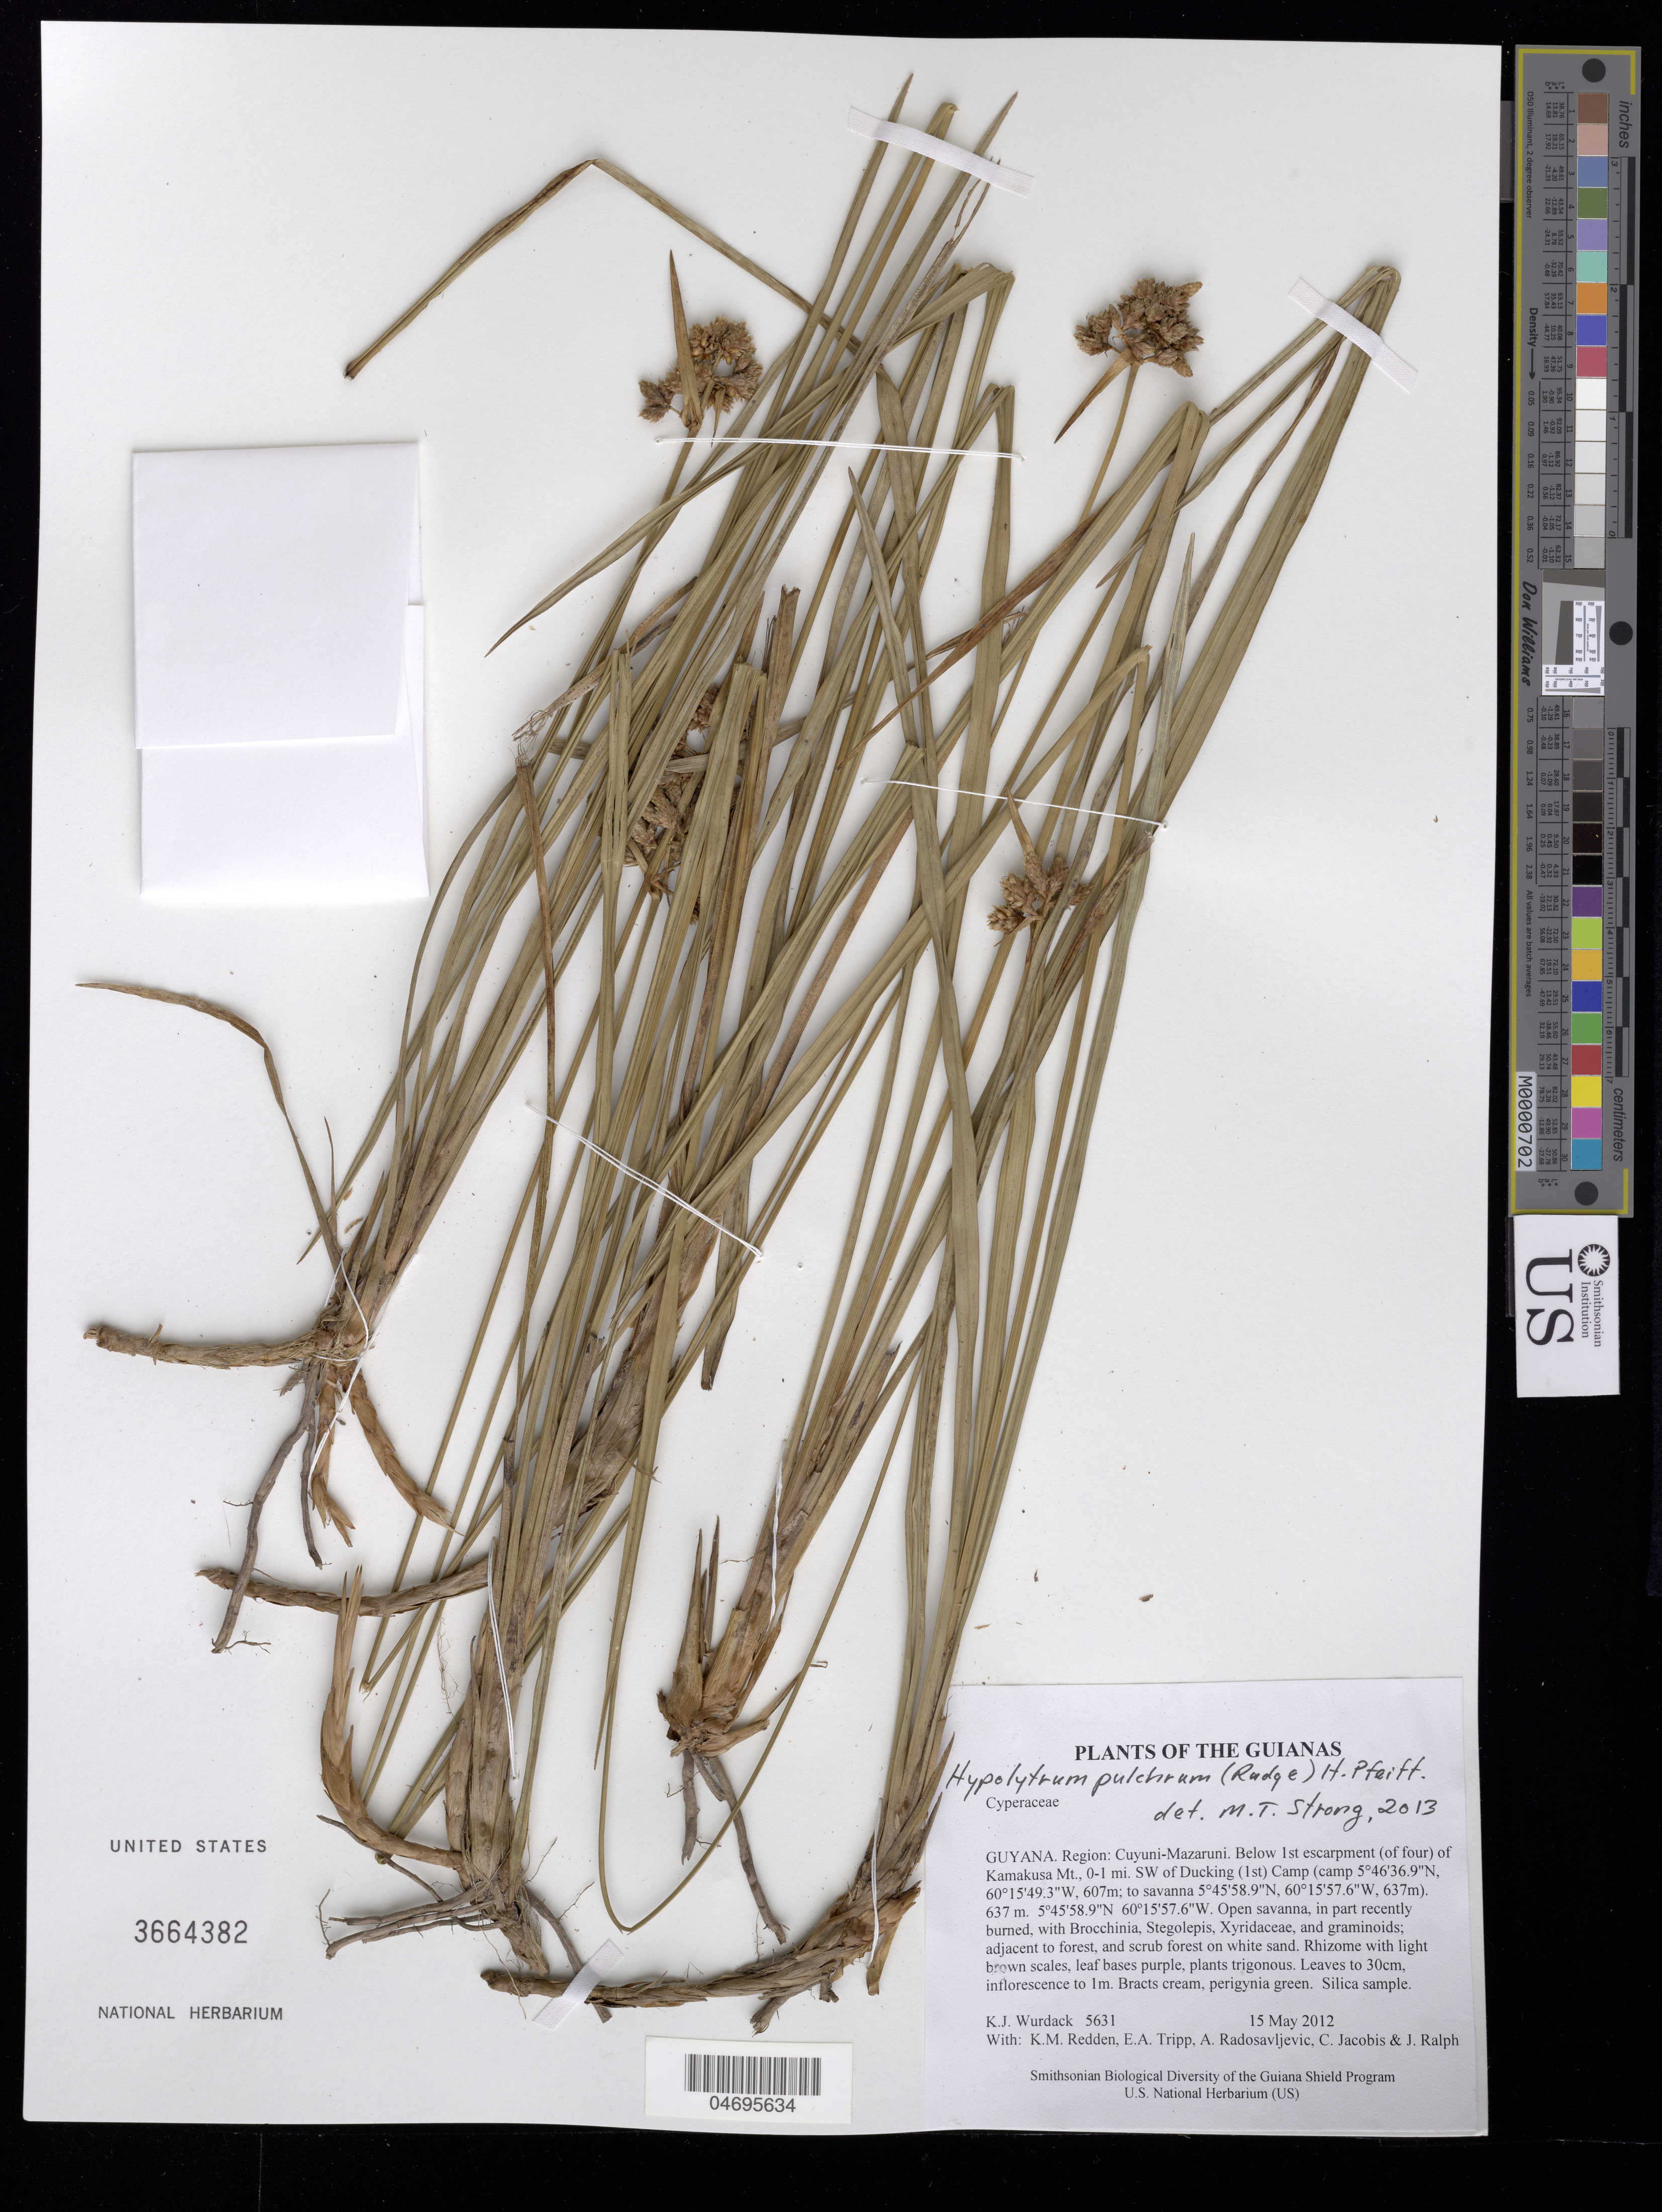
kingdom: Plantae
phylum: Tracheophyta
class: Liliopsida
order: Poales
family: Cyperaceae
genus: Hypolytrum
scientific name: Hypolytrum pulchrum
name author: (Rudge) H. Pfeiff.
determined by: Strong, M. T., (US), Smithsonian Institution - National Museum of Natural History (UNITED STATES)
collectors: K. Wurdack, K. M. Redden, E. Tripp, A. Radosavljevic, C. Jacobis & J. Ralph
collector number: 5631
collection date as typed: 15 May 2012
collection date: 2012-05-15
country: Guyana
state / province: Cuyuni-Mazaruni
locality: Below 1st escarpment (of four) of Kamakusa Mt., 0-1 mi. SW of Ducking (1st) Camp (camp 5°46'36.9"N, 60°15'49.3"W, 607m; to savanna 5°45'58.9"N, 60°15'57.6"W, 637m)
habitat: Open savanna, in part recently burned, with Brocchinia, Stegolepis, Xyridaceae, and graminoids; adjacent to forest, and scrub forest on white sand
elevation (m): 637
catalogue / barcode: US 3664382